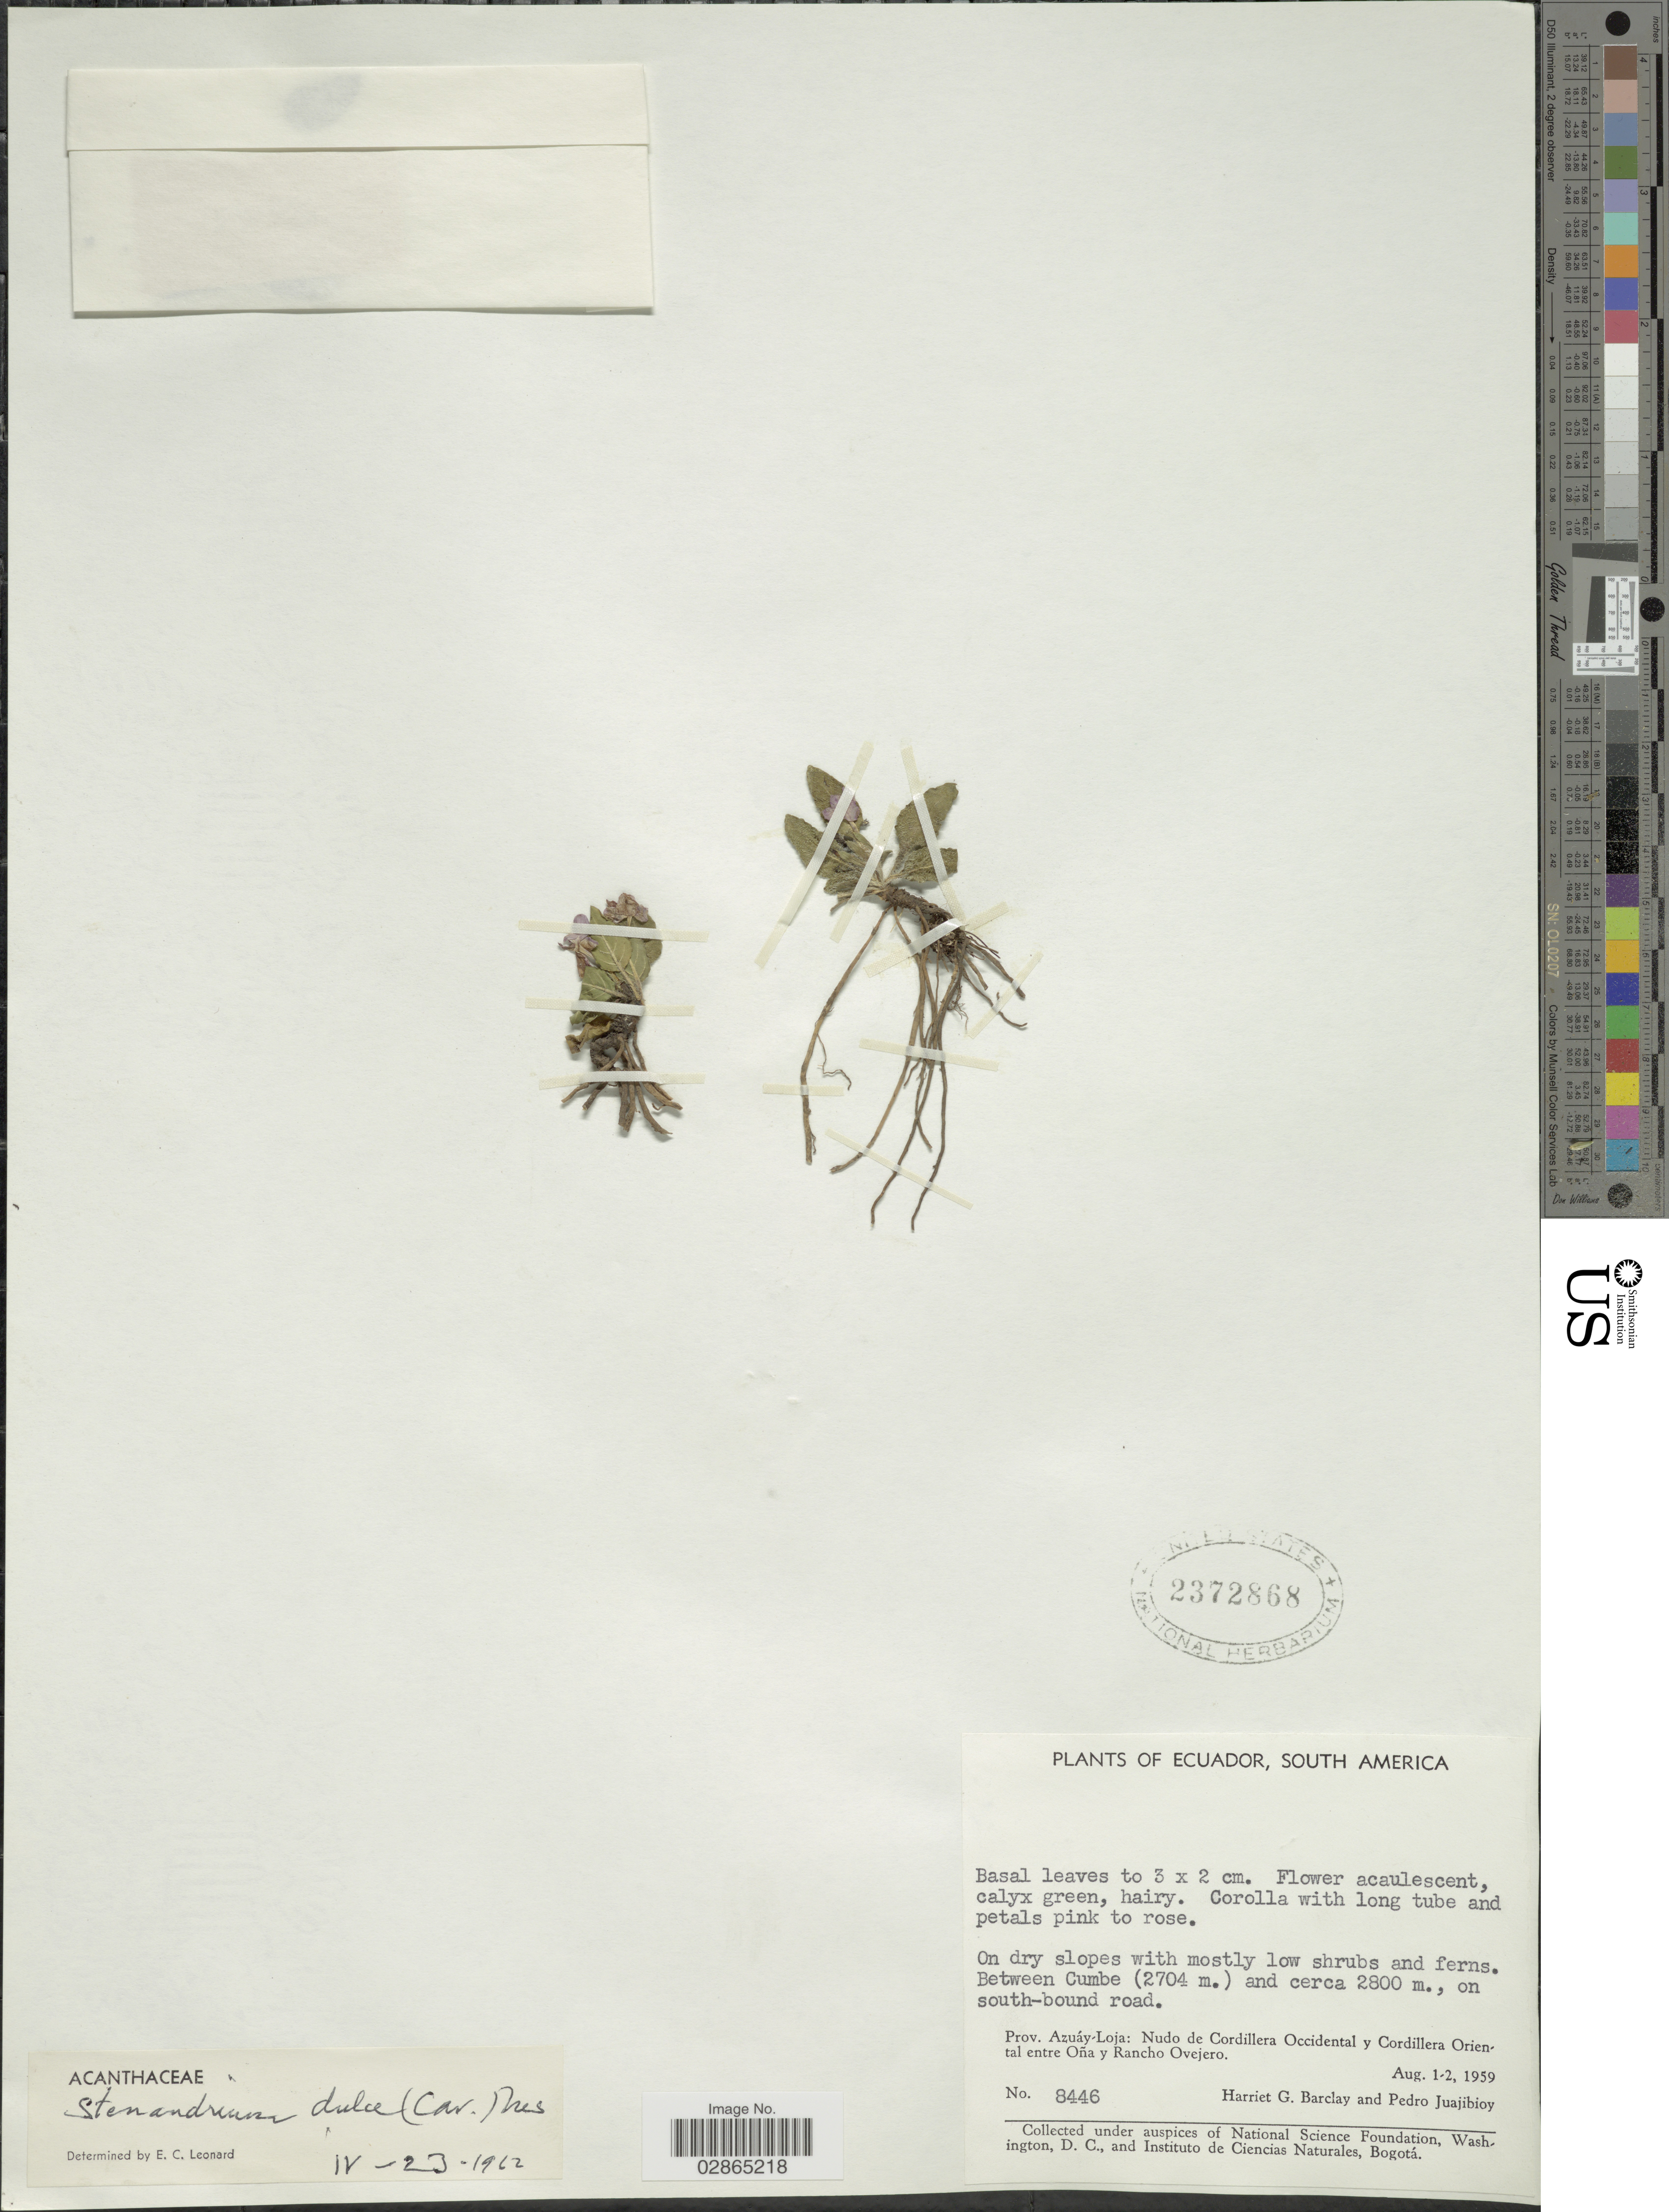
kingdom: Plantae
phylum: Tracheophyta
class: Magnoliopsida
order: Lamiales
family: Acanthaceae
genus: Stenandrium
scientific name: Stenandrium dulce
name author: (Cav.) Nees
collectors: H. G. Barclay & P. Juajibioy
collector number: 8446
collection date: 1959-08-01/1959-08-02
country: Ecuador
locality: Prov. Azuáy-Loja: Nudo de Cordillera Occidental y Cordillera Oriental entre Oña y Rancho Ovejero.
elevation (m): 2800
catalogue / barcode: US 2372868